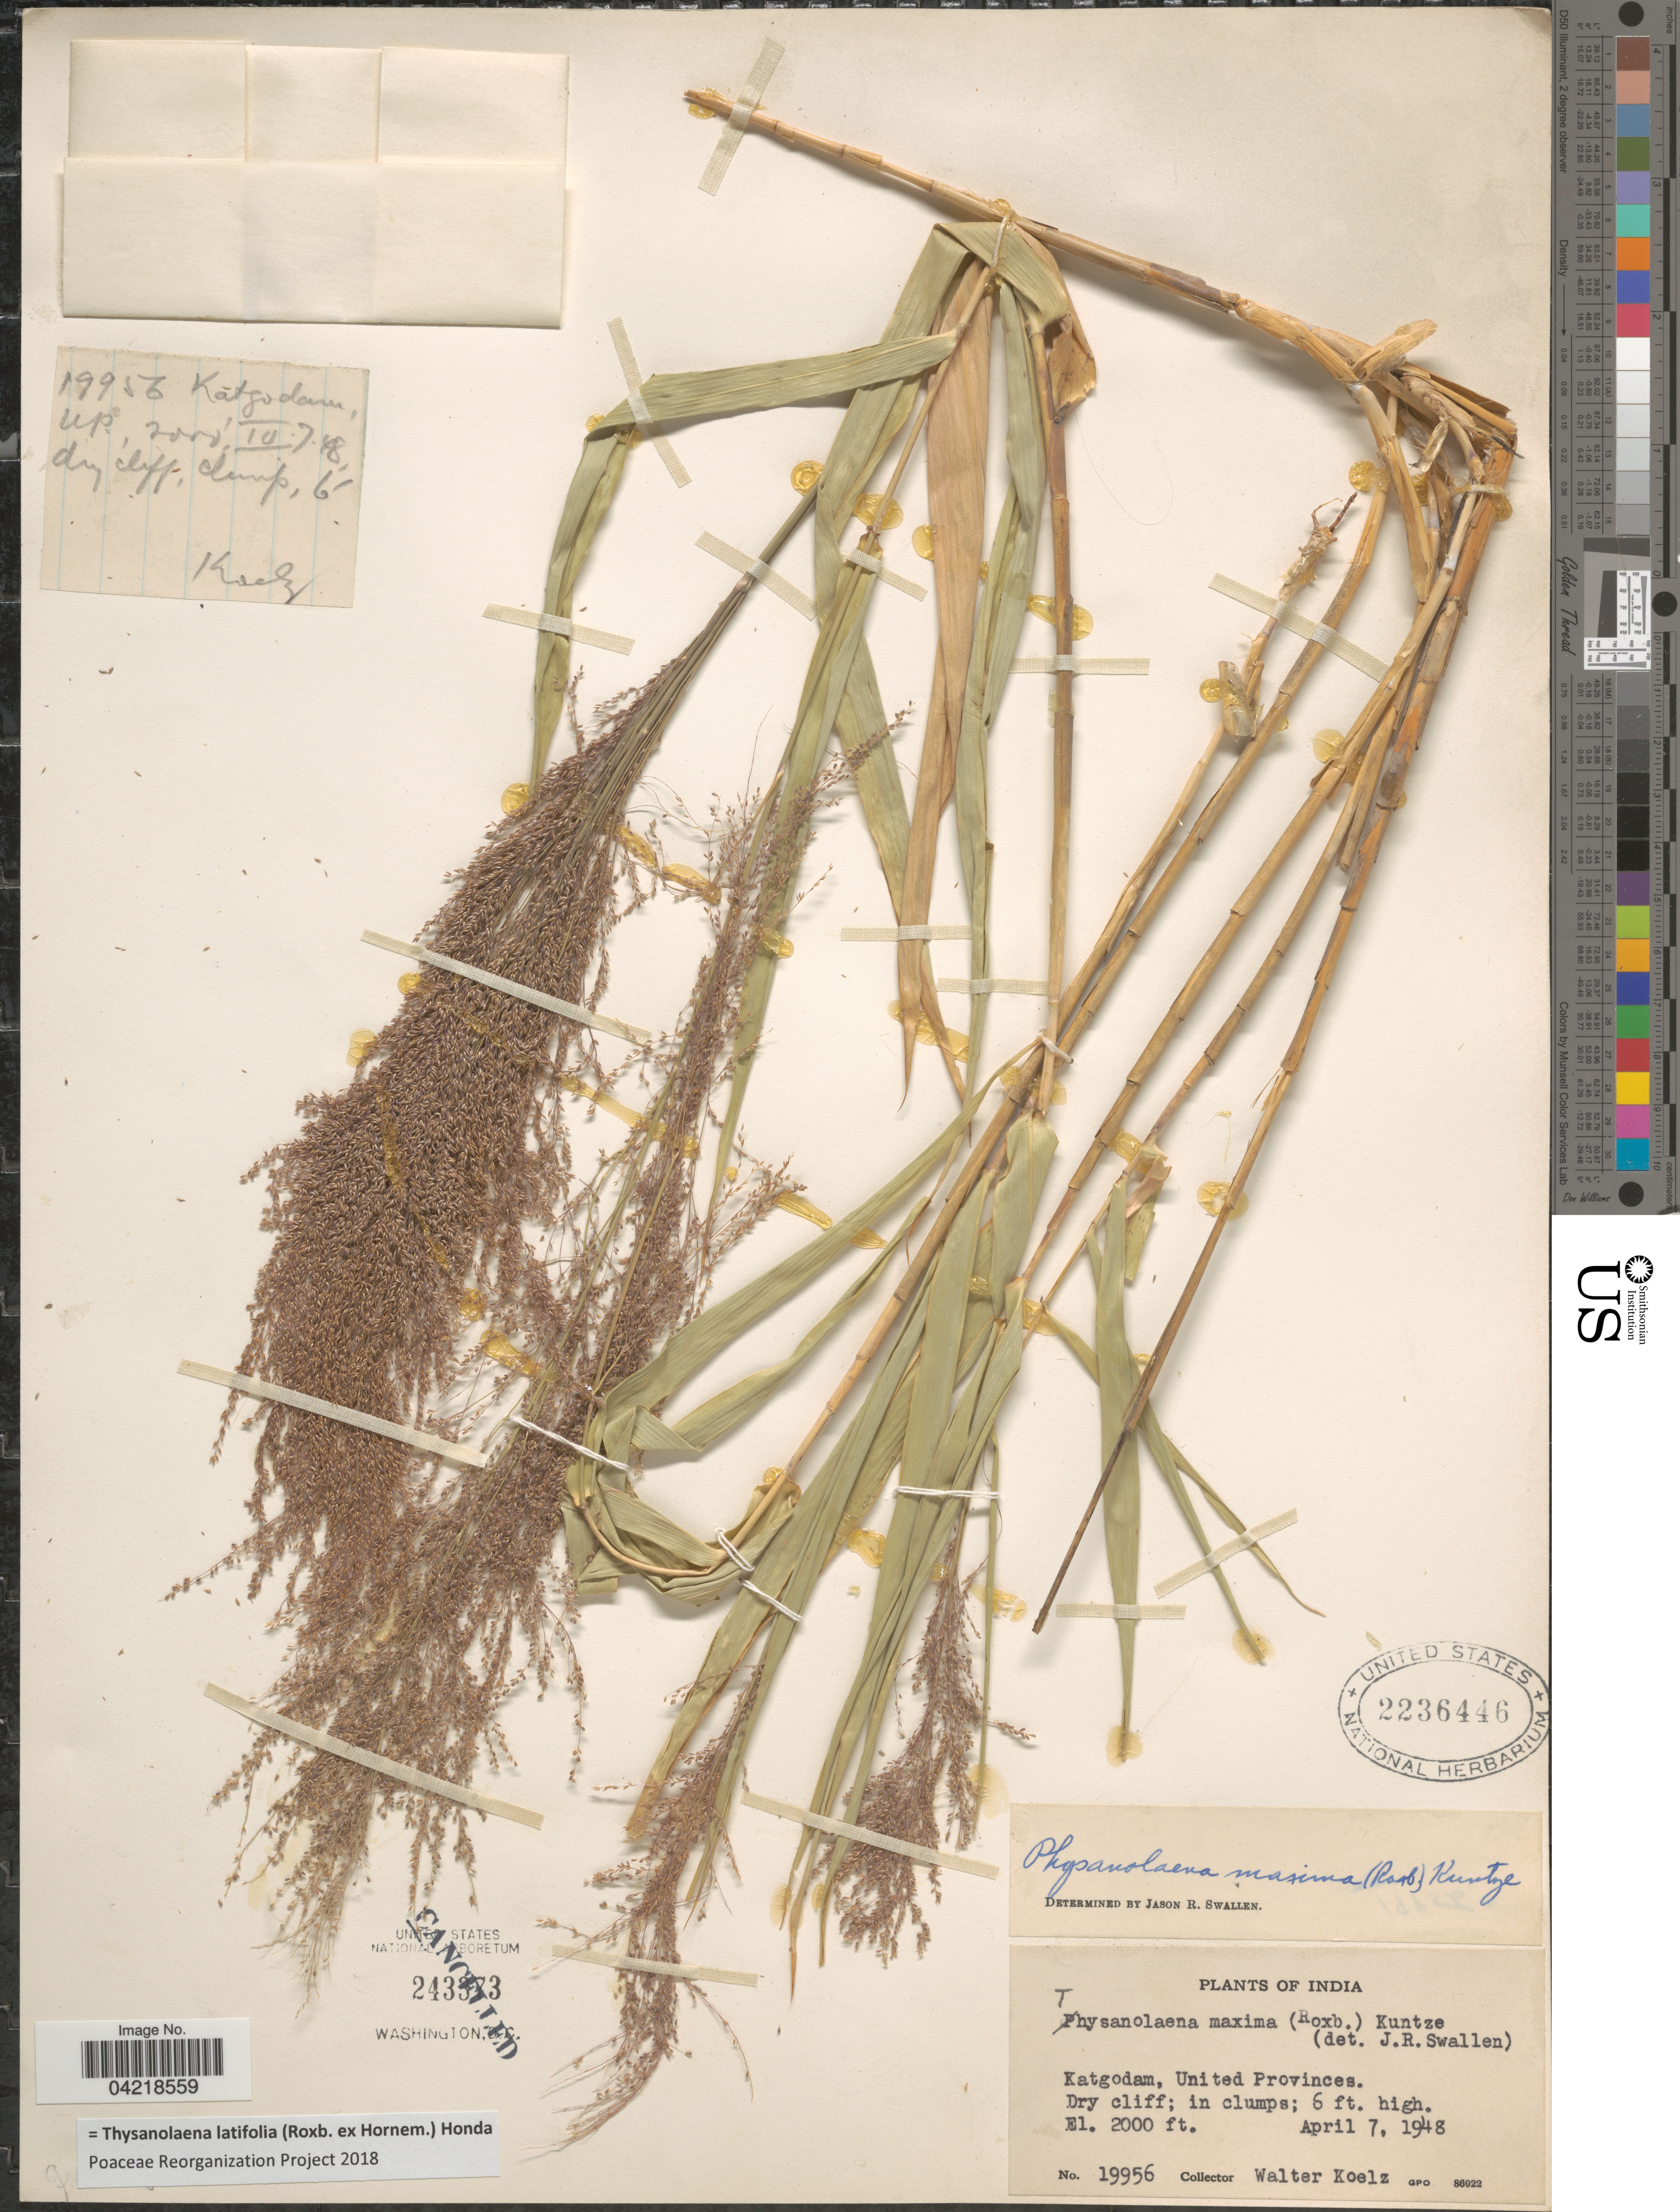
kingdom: Plantae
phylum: Tracheophyta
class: Liliopsida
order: Poales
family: Poaceae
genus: Thysanolaena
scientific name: Thysanolaena latifolia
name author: (Roxb. ex Hornem.) Honda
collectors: W. N. Koelz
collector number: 19956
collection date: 1948-04-07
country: India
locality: Katgodam, United Provinces. Dry cliff.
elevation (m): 610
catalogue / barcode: US 2236446